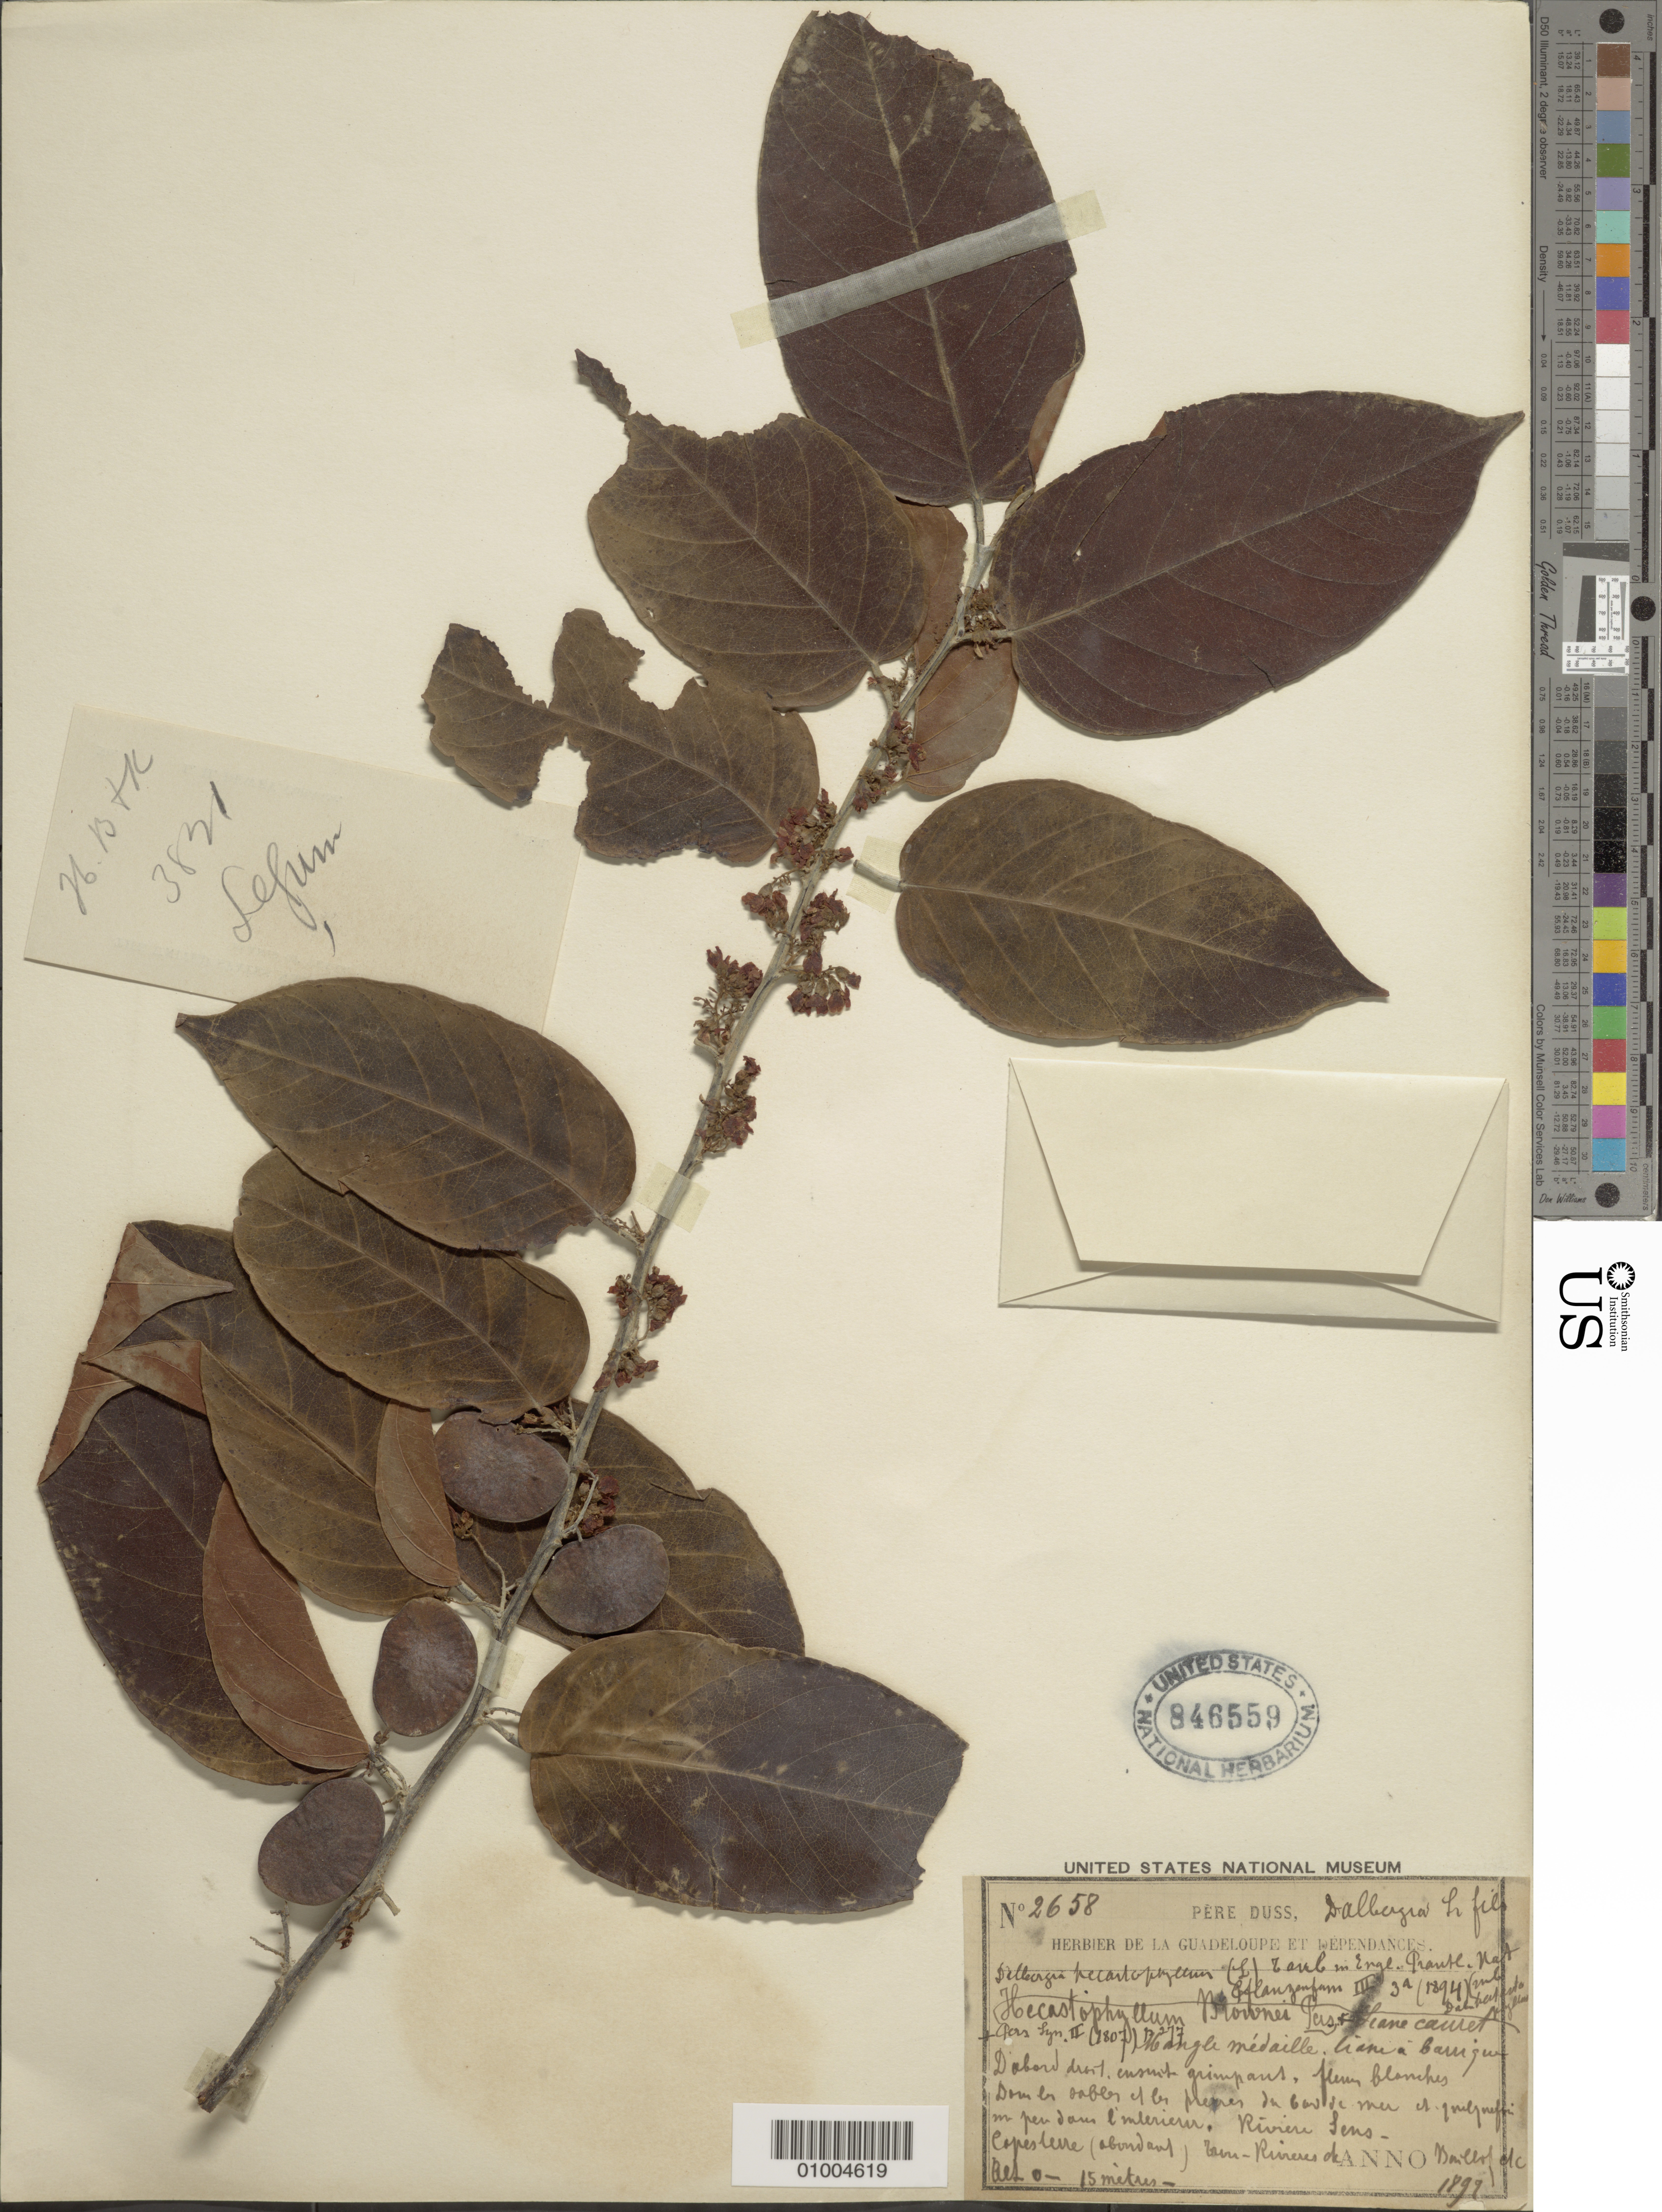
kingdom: Plantae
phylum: Tracheophyta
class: Magnoliopsida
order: Fabales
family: Fabaceae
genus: Dalbergia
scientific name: Dalbergia ecastaphyllum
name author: (L.) Taub.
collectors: Père Duss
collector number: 2658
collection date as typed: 1899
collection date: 1899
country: Guadeloupe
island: Basse Terre [Guadeloupe]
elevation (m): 0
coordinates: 0 N, 0 E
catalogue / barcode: US 846559